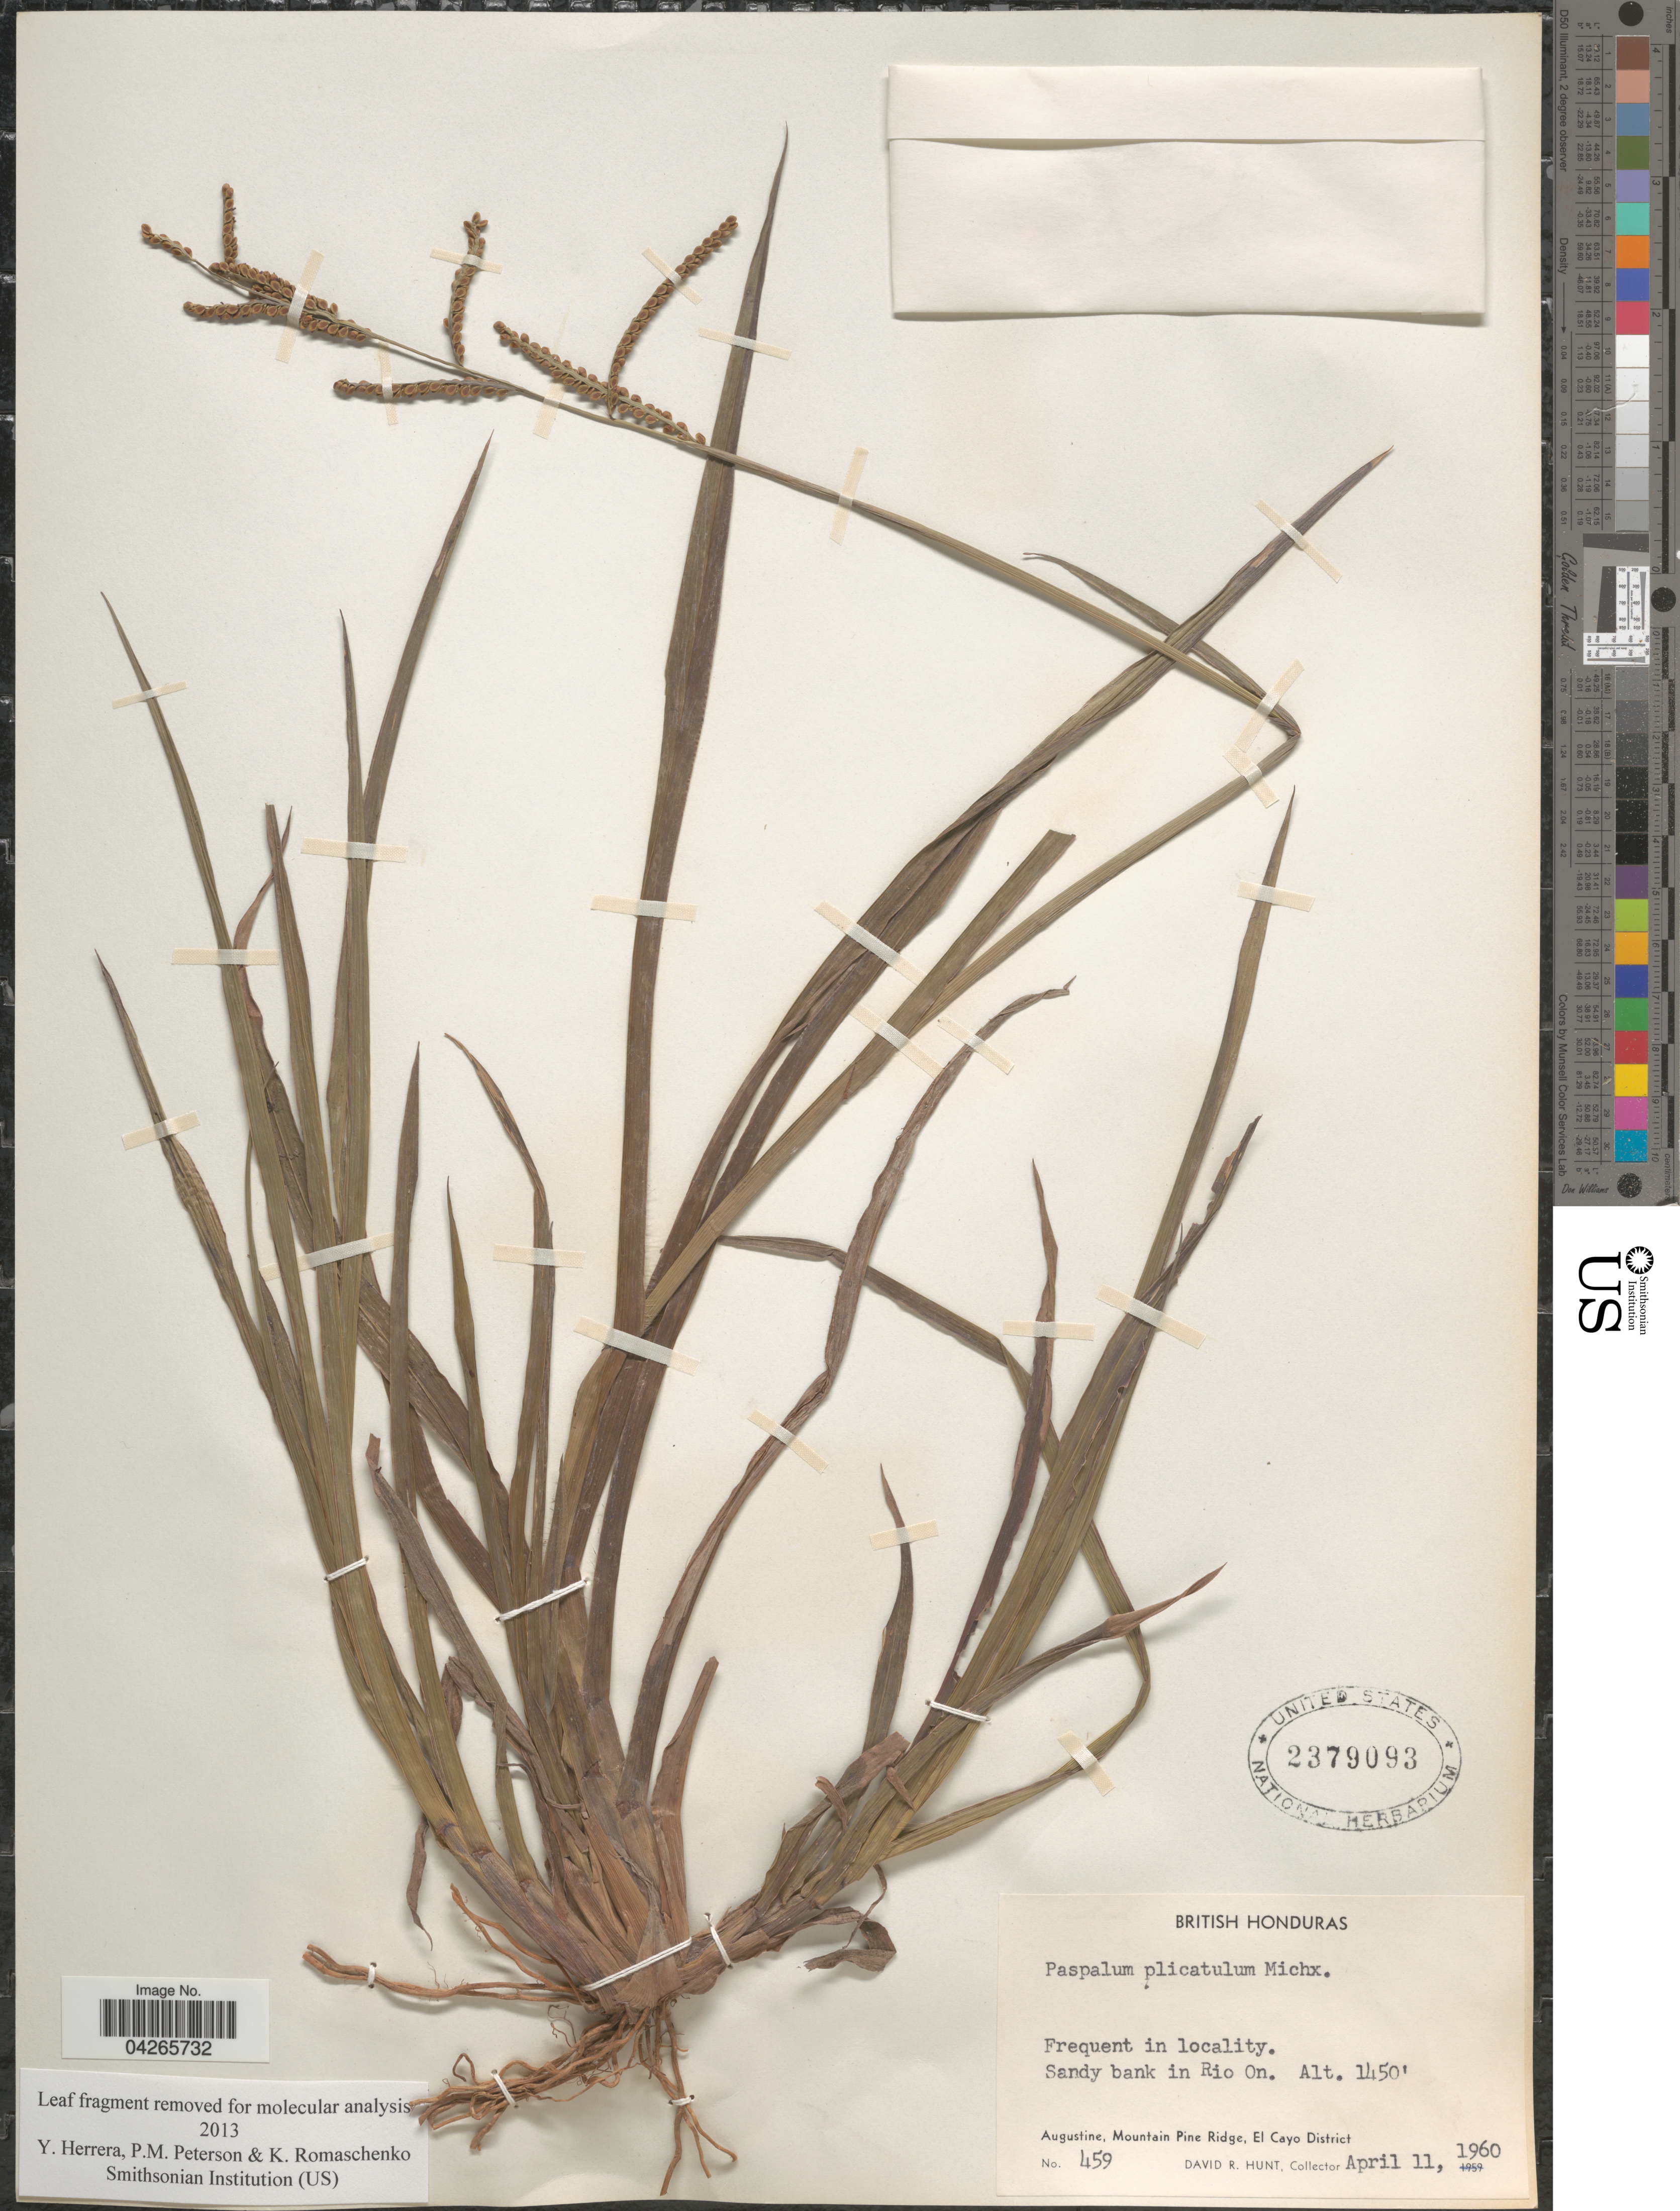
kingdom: Plantae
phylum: Tracheophyta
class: Liliopsida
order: Poales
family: Poaceae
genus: Paspalum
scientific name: Paspalum plicatulum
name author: Michx.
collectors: D. R. Hunt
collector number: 459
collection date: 1960-04-11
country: Belize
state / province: Cayo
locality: British Honduras. Frequent in locality. Sandy bank in Rio On. Augustine, Mountain Pine Ridge, El Cayo District.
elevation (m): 442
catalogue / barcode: US 2379093